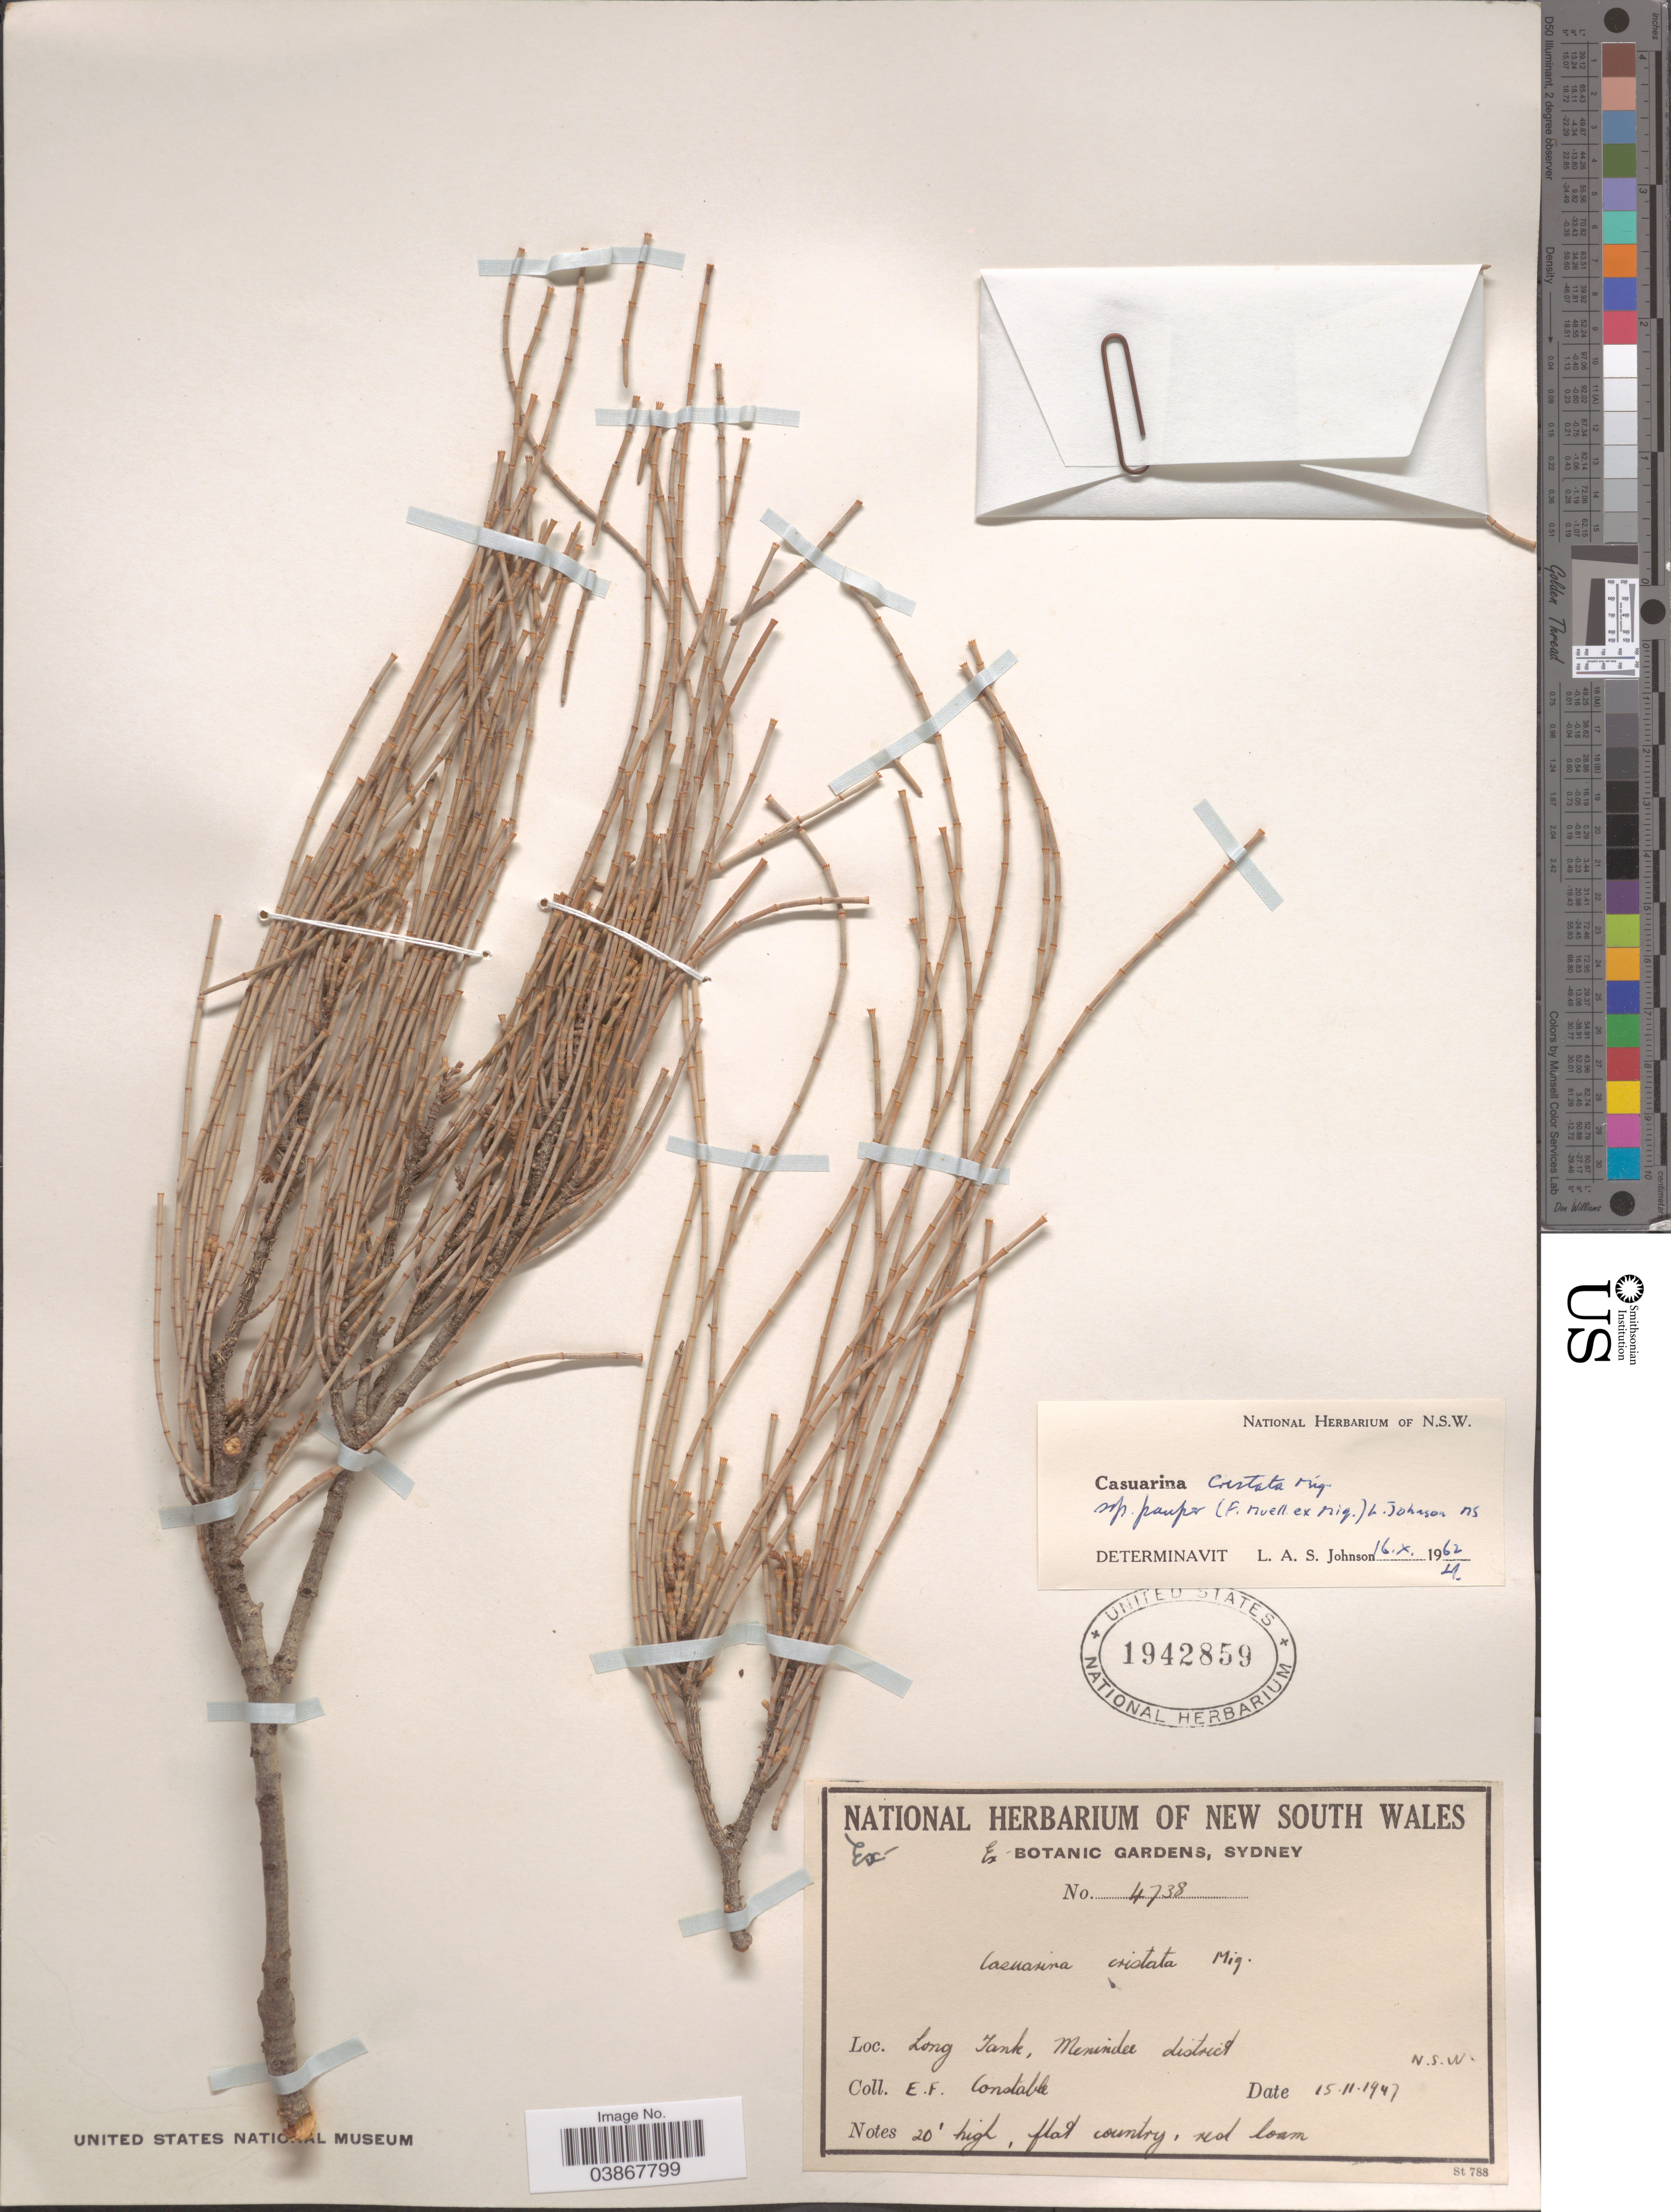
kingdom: Plantae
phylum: Tracheophyta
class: Magnoliopsida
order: Fagales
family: Casuarinaceae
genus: Casuarina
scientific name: Casuarina cristata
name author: Miq.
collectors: E. F. Constable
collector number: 4738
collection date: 1947-11-15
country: Australia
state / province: New South Wales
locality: Long Tank, Menindee district.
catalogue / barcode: US 1942859